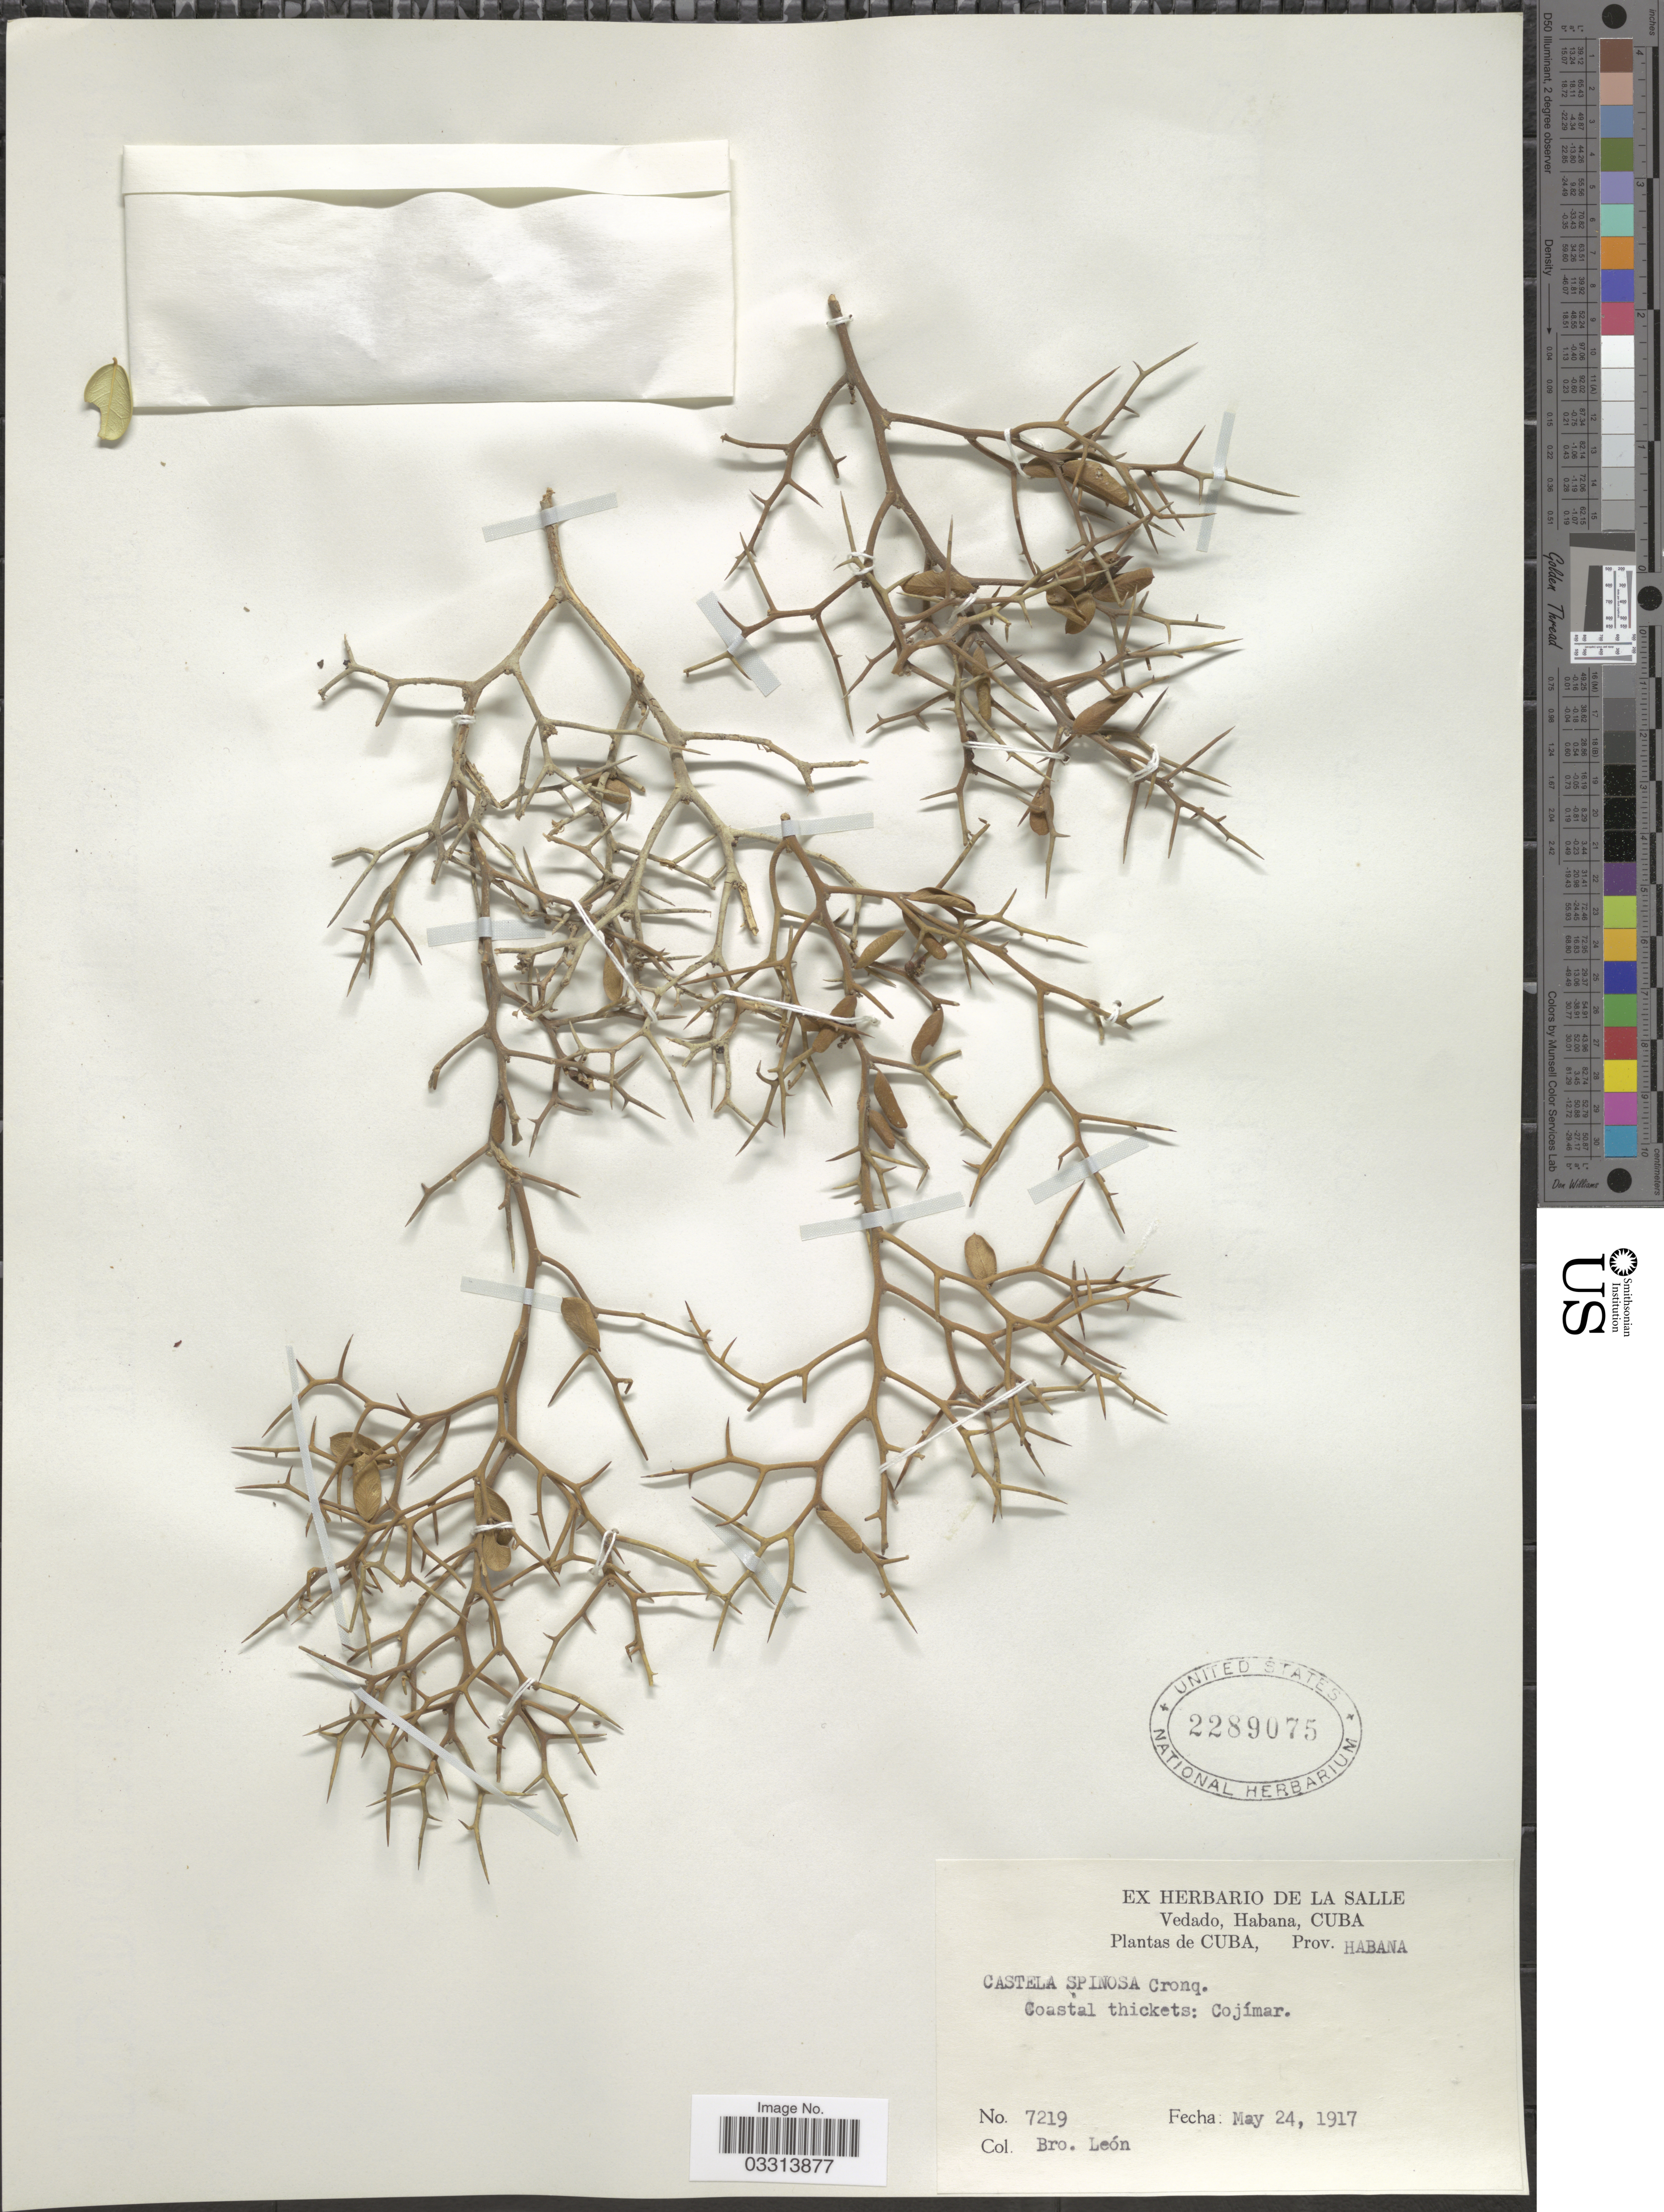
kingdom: Plantae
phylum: Tracheophyta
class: Magnoliopsida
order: Sapindales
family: Simaroubaceae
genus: Castela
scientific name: Castela spinosa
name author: Cronq.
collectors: Bro. León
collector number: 7219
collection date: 1917-05-24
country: Cuba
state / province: La Habana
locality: Prov. Habana. Cojímar.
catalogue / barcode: US 2289075